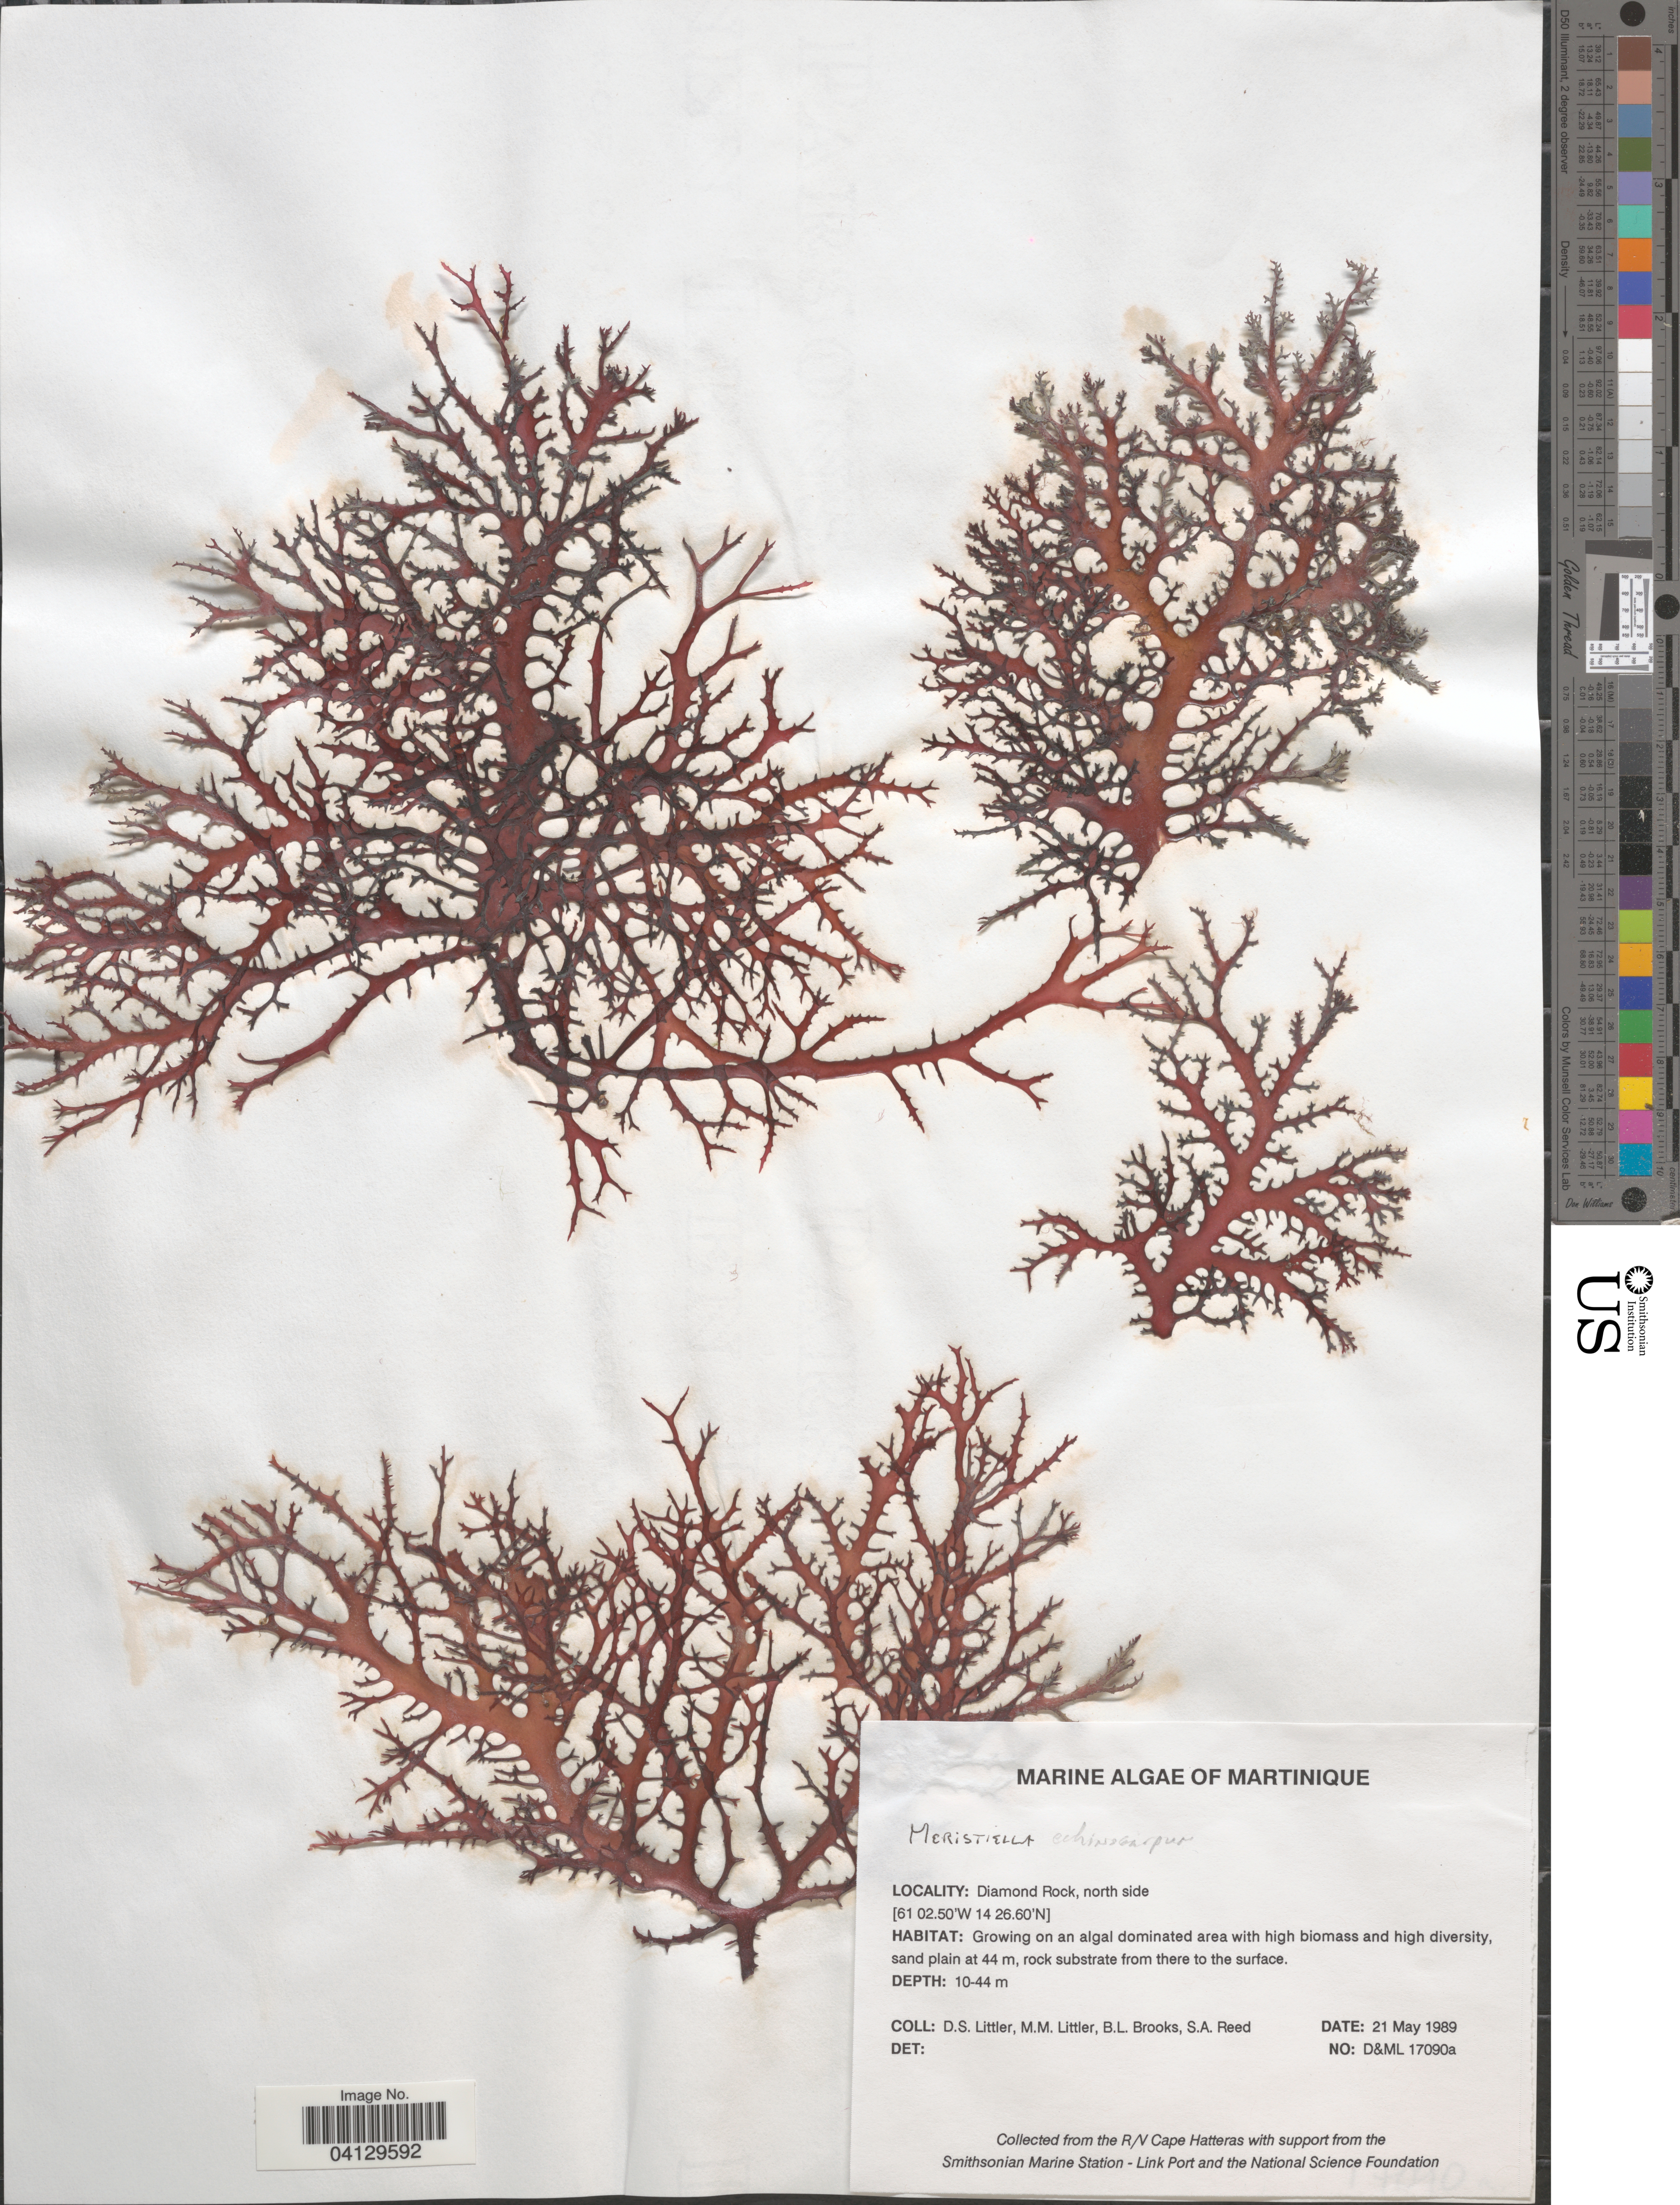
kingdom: Plantae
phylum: Rhodophyta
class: Florideophyceae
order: Gigartinales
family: Areschougiaceae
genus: Meristiella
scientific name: Meristiella echinocarpum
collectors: D. S. Littler, B. Brooks & S. Reed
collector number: D&ML17090a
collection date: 1989-05-21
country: Martinique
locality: Diamond Rock, north side.